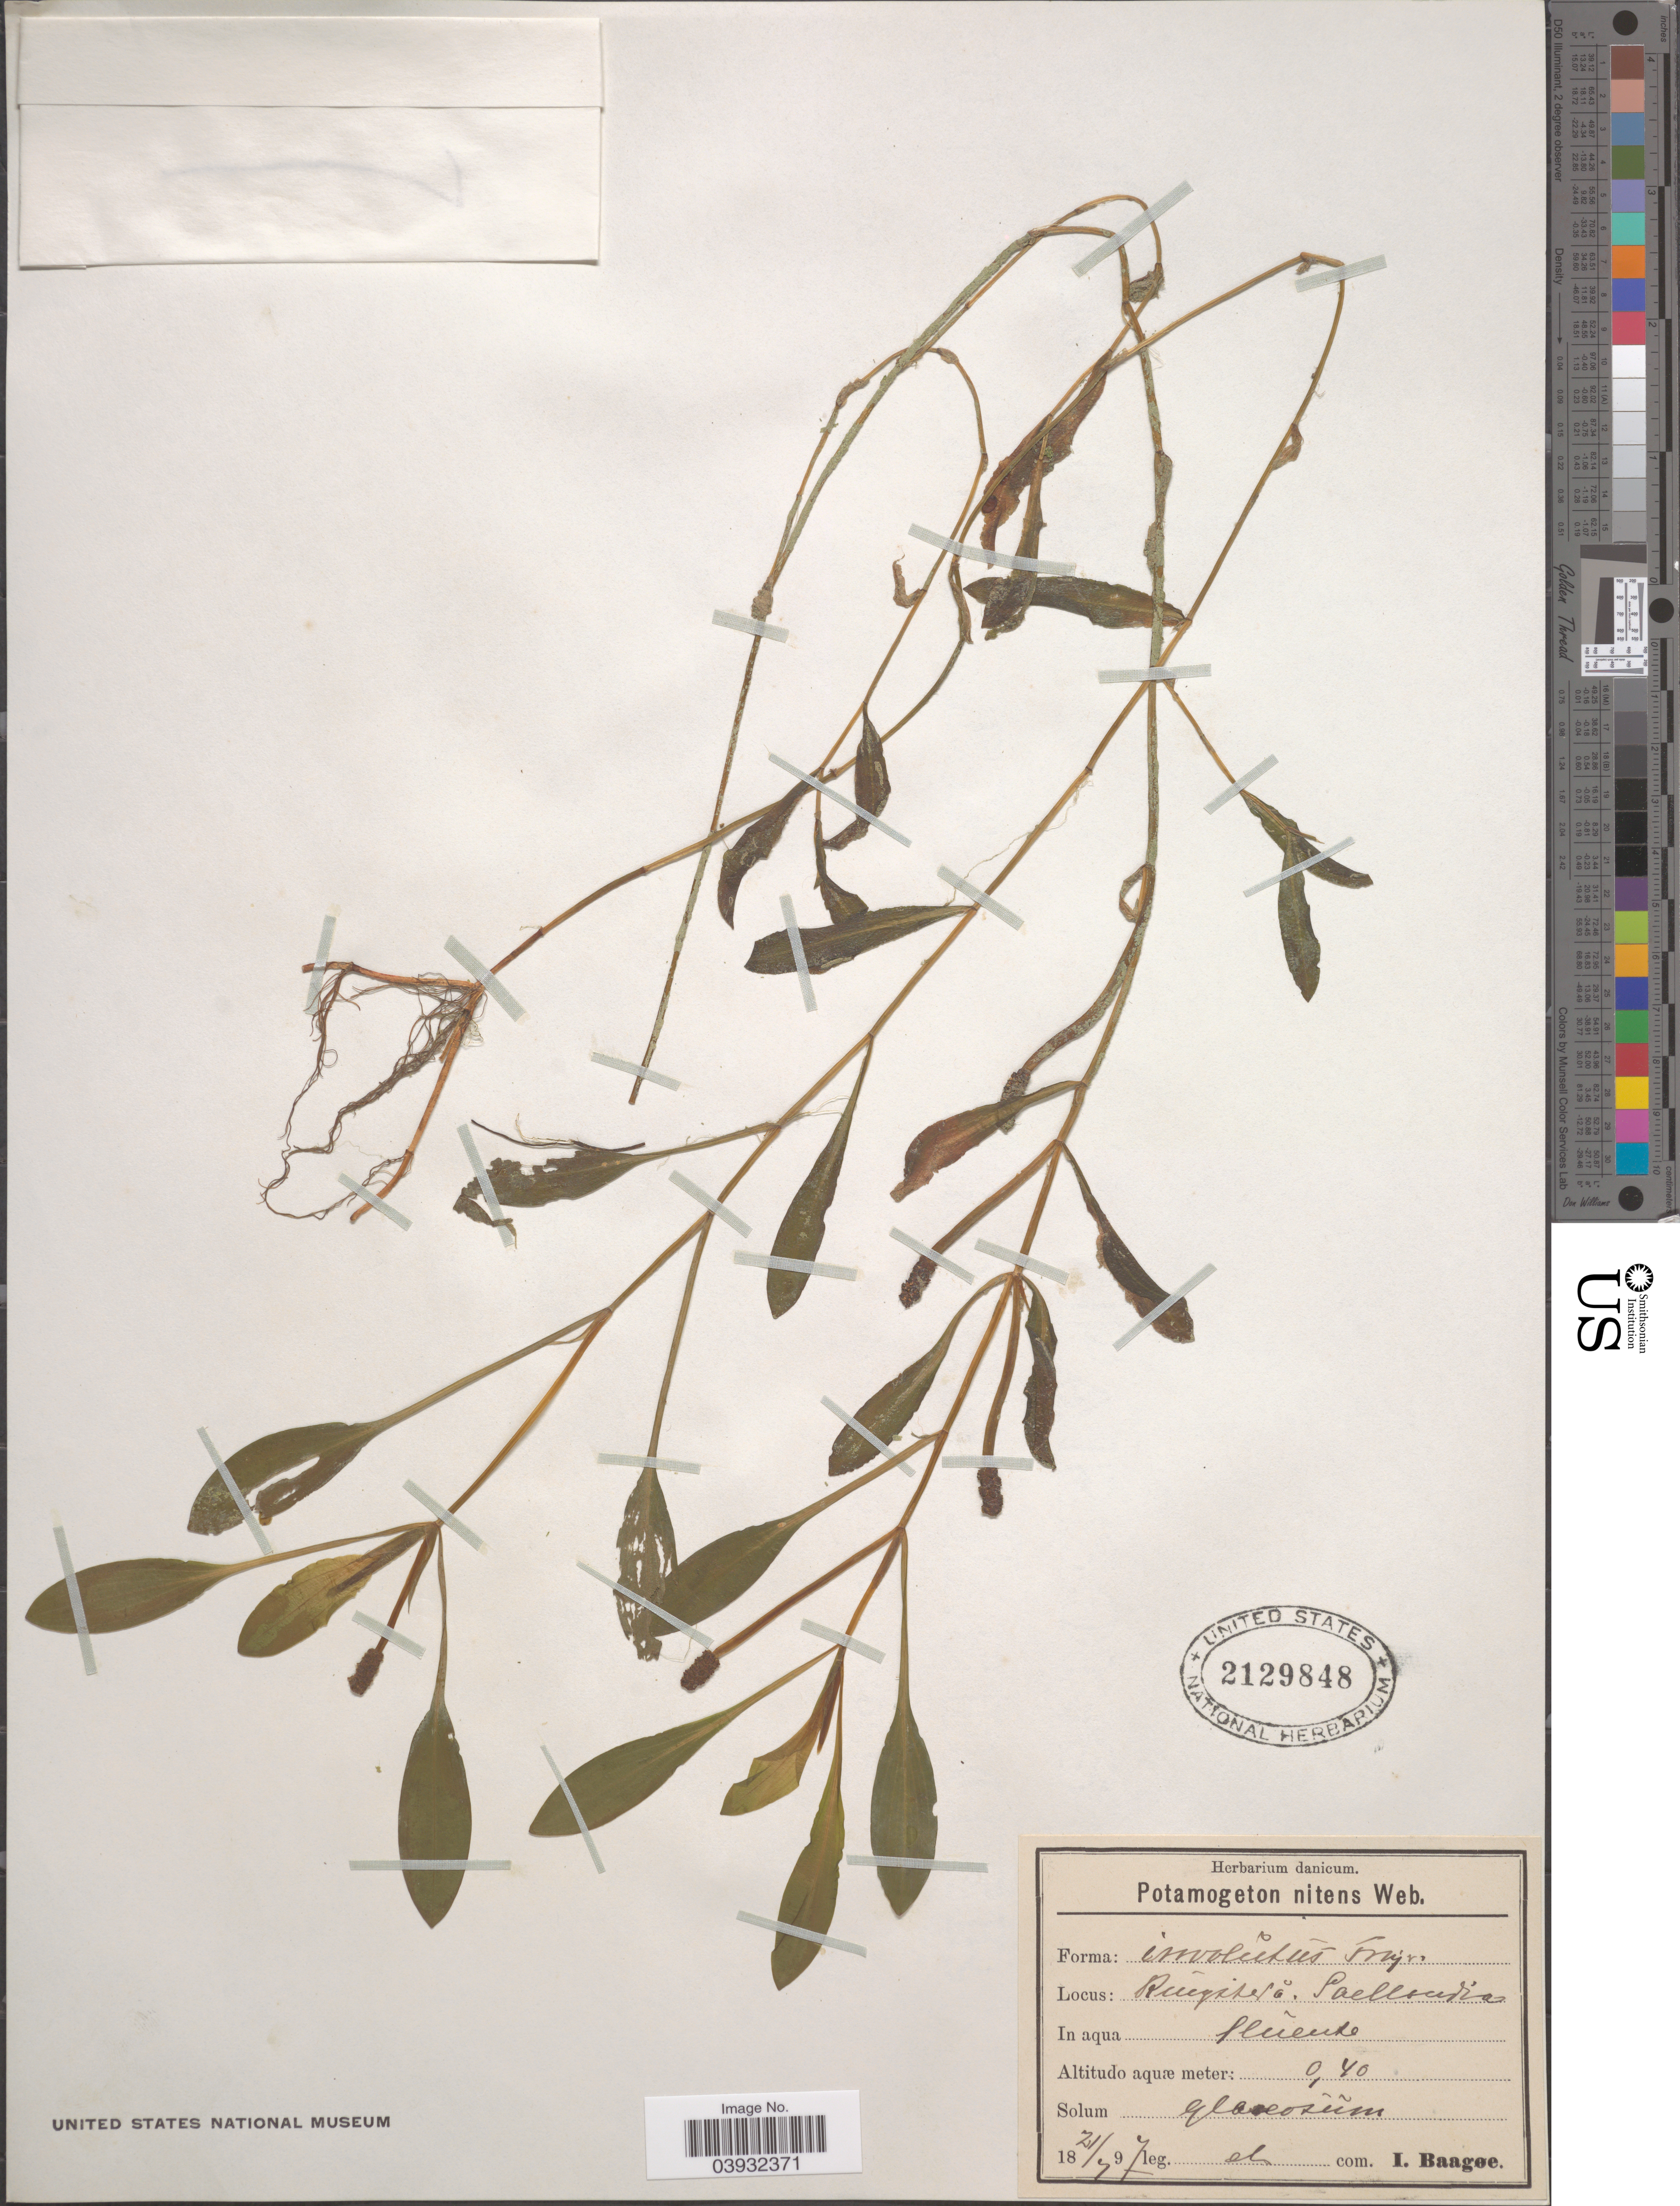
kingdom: Plantae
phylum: Tracheophyta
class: Liliopsida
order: Alismatales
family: Potamogetonaceae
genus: Potamogeton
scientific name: Potamogeton nitens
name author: Willd. ex Cham. & Schltdl.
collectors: I. Baagøe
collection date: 1897-07-21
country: Denmark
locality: Ruiqitsso. Saellandia.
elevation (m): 0.4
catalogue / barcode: US 2129848